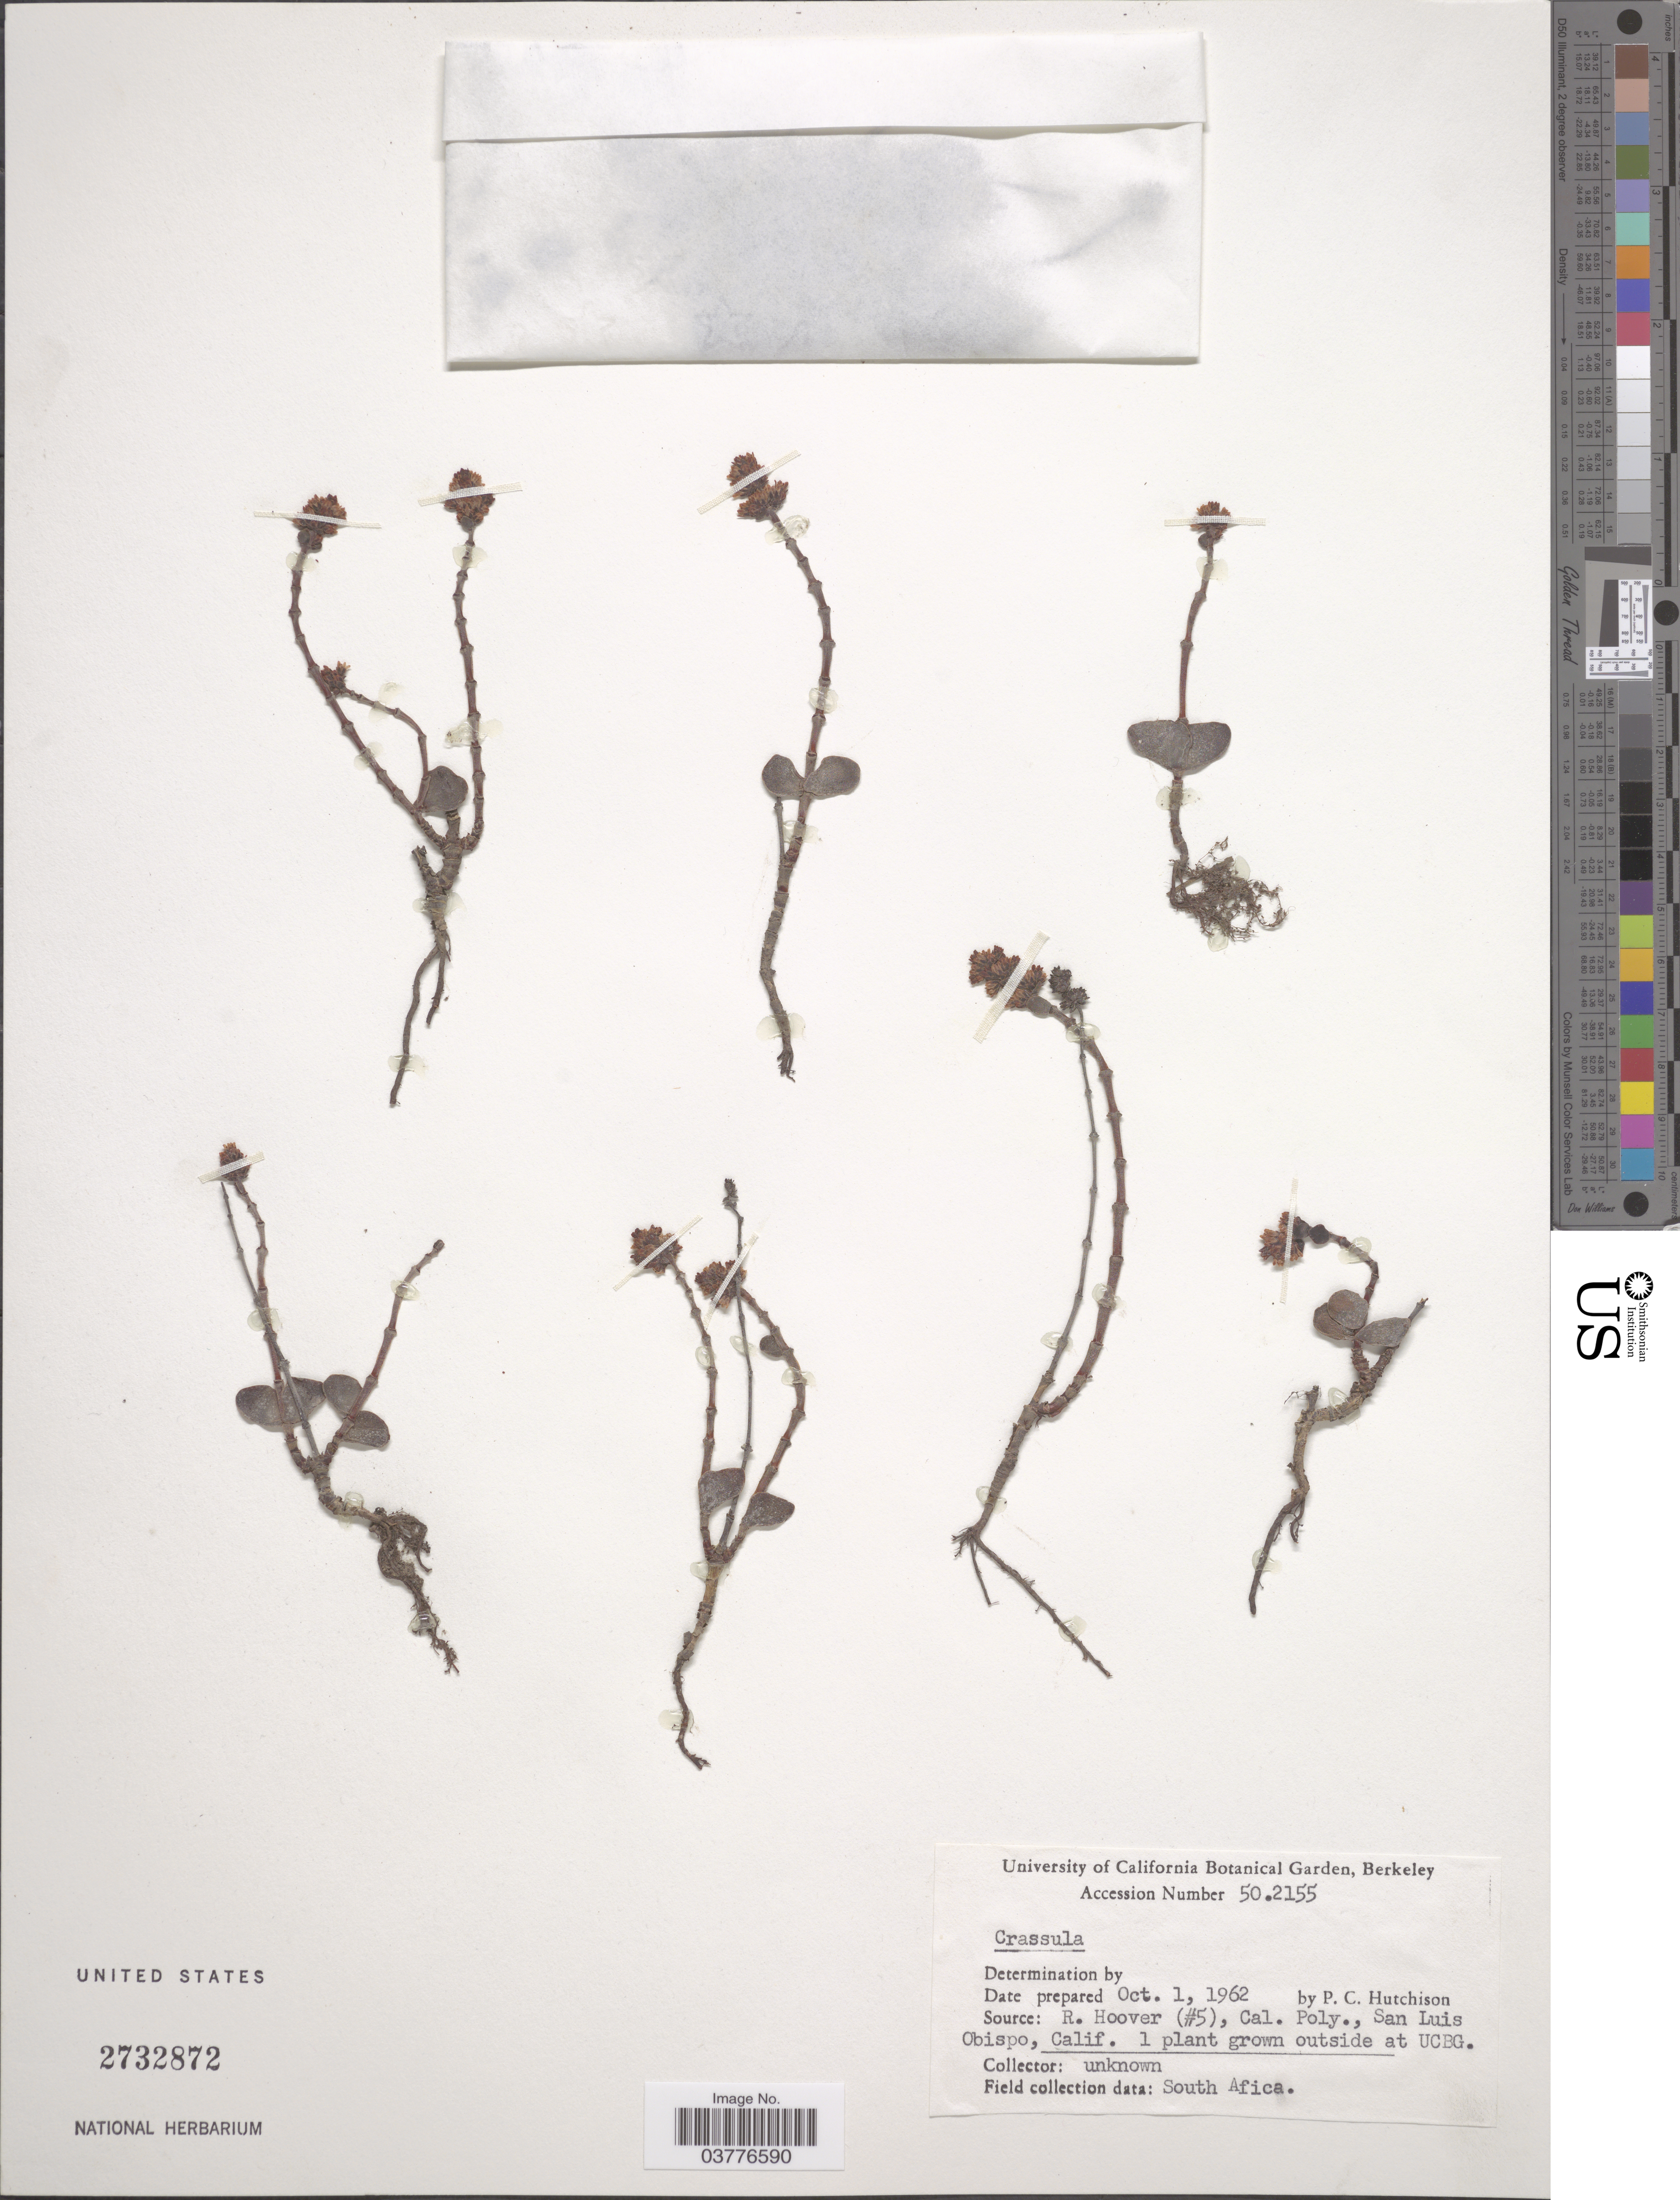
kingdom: Plantae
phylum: Tracheophyta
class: Magnoliopsida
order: Saxifragales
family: Crassulaceae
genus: Crassula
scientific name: Crassula sp.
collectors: P. C. Hutchison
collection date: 1962-10-01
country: United States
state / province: California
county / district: Alameda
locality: University of California Botanical Garden, Berkeley.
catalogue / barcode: US 2732872